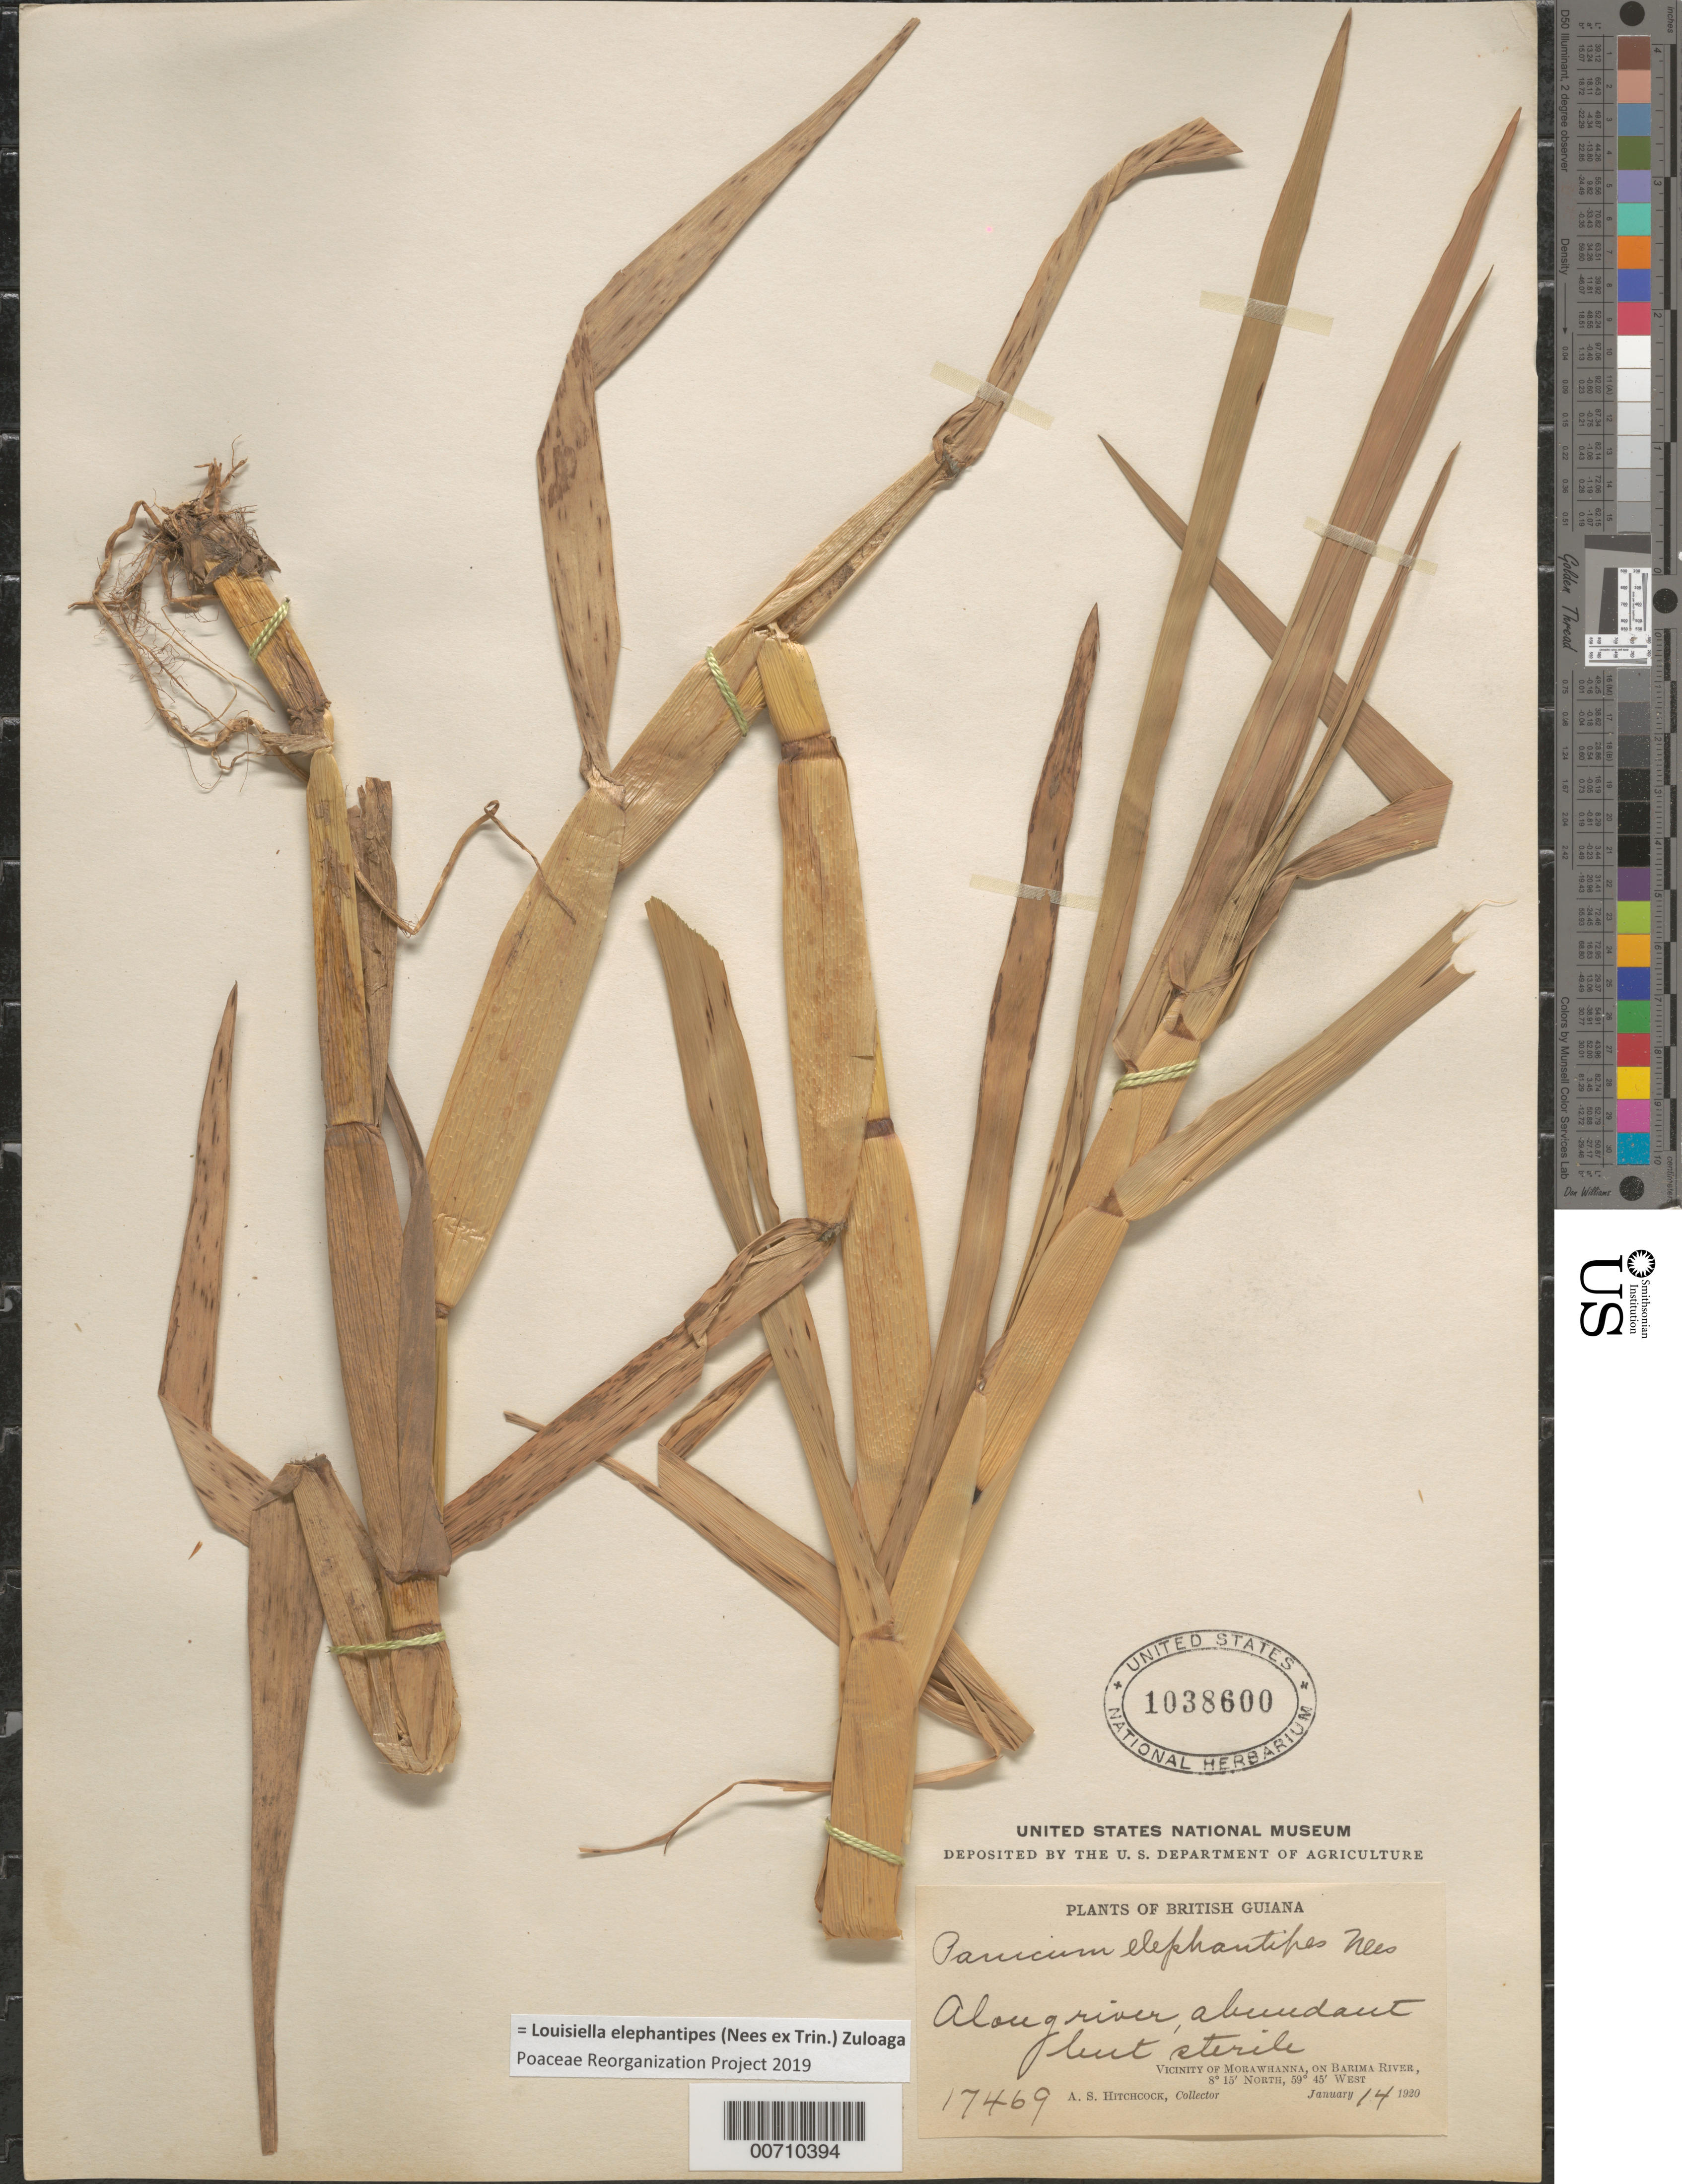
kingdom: Plantae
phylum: Tracheophyta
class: Liliopsida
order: Poales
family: Poaceae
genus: Louisiella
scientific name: Louisiella elephantipes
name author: (Nees ex Trin.) Zuloaga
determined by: Poaceae Reorganization Project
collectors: A. S. Hitchcock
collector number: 17469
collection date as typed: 14-Jan-20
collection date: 1920-01-14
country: Guyana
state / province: Barima-Waini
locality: Morawhanna, vic., Barima R.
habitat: Along river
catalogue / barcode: US 1038600